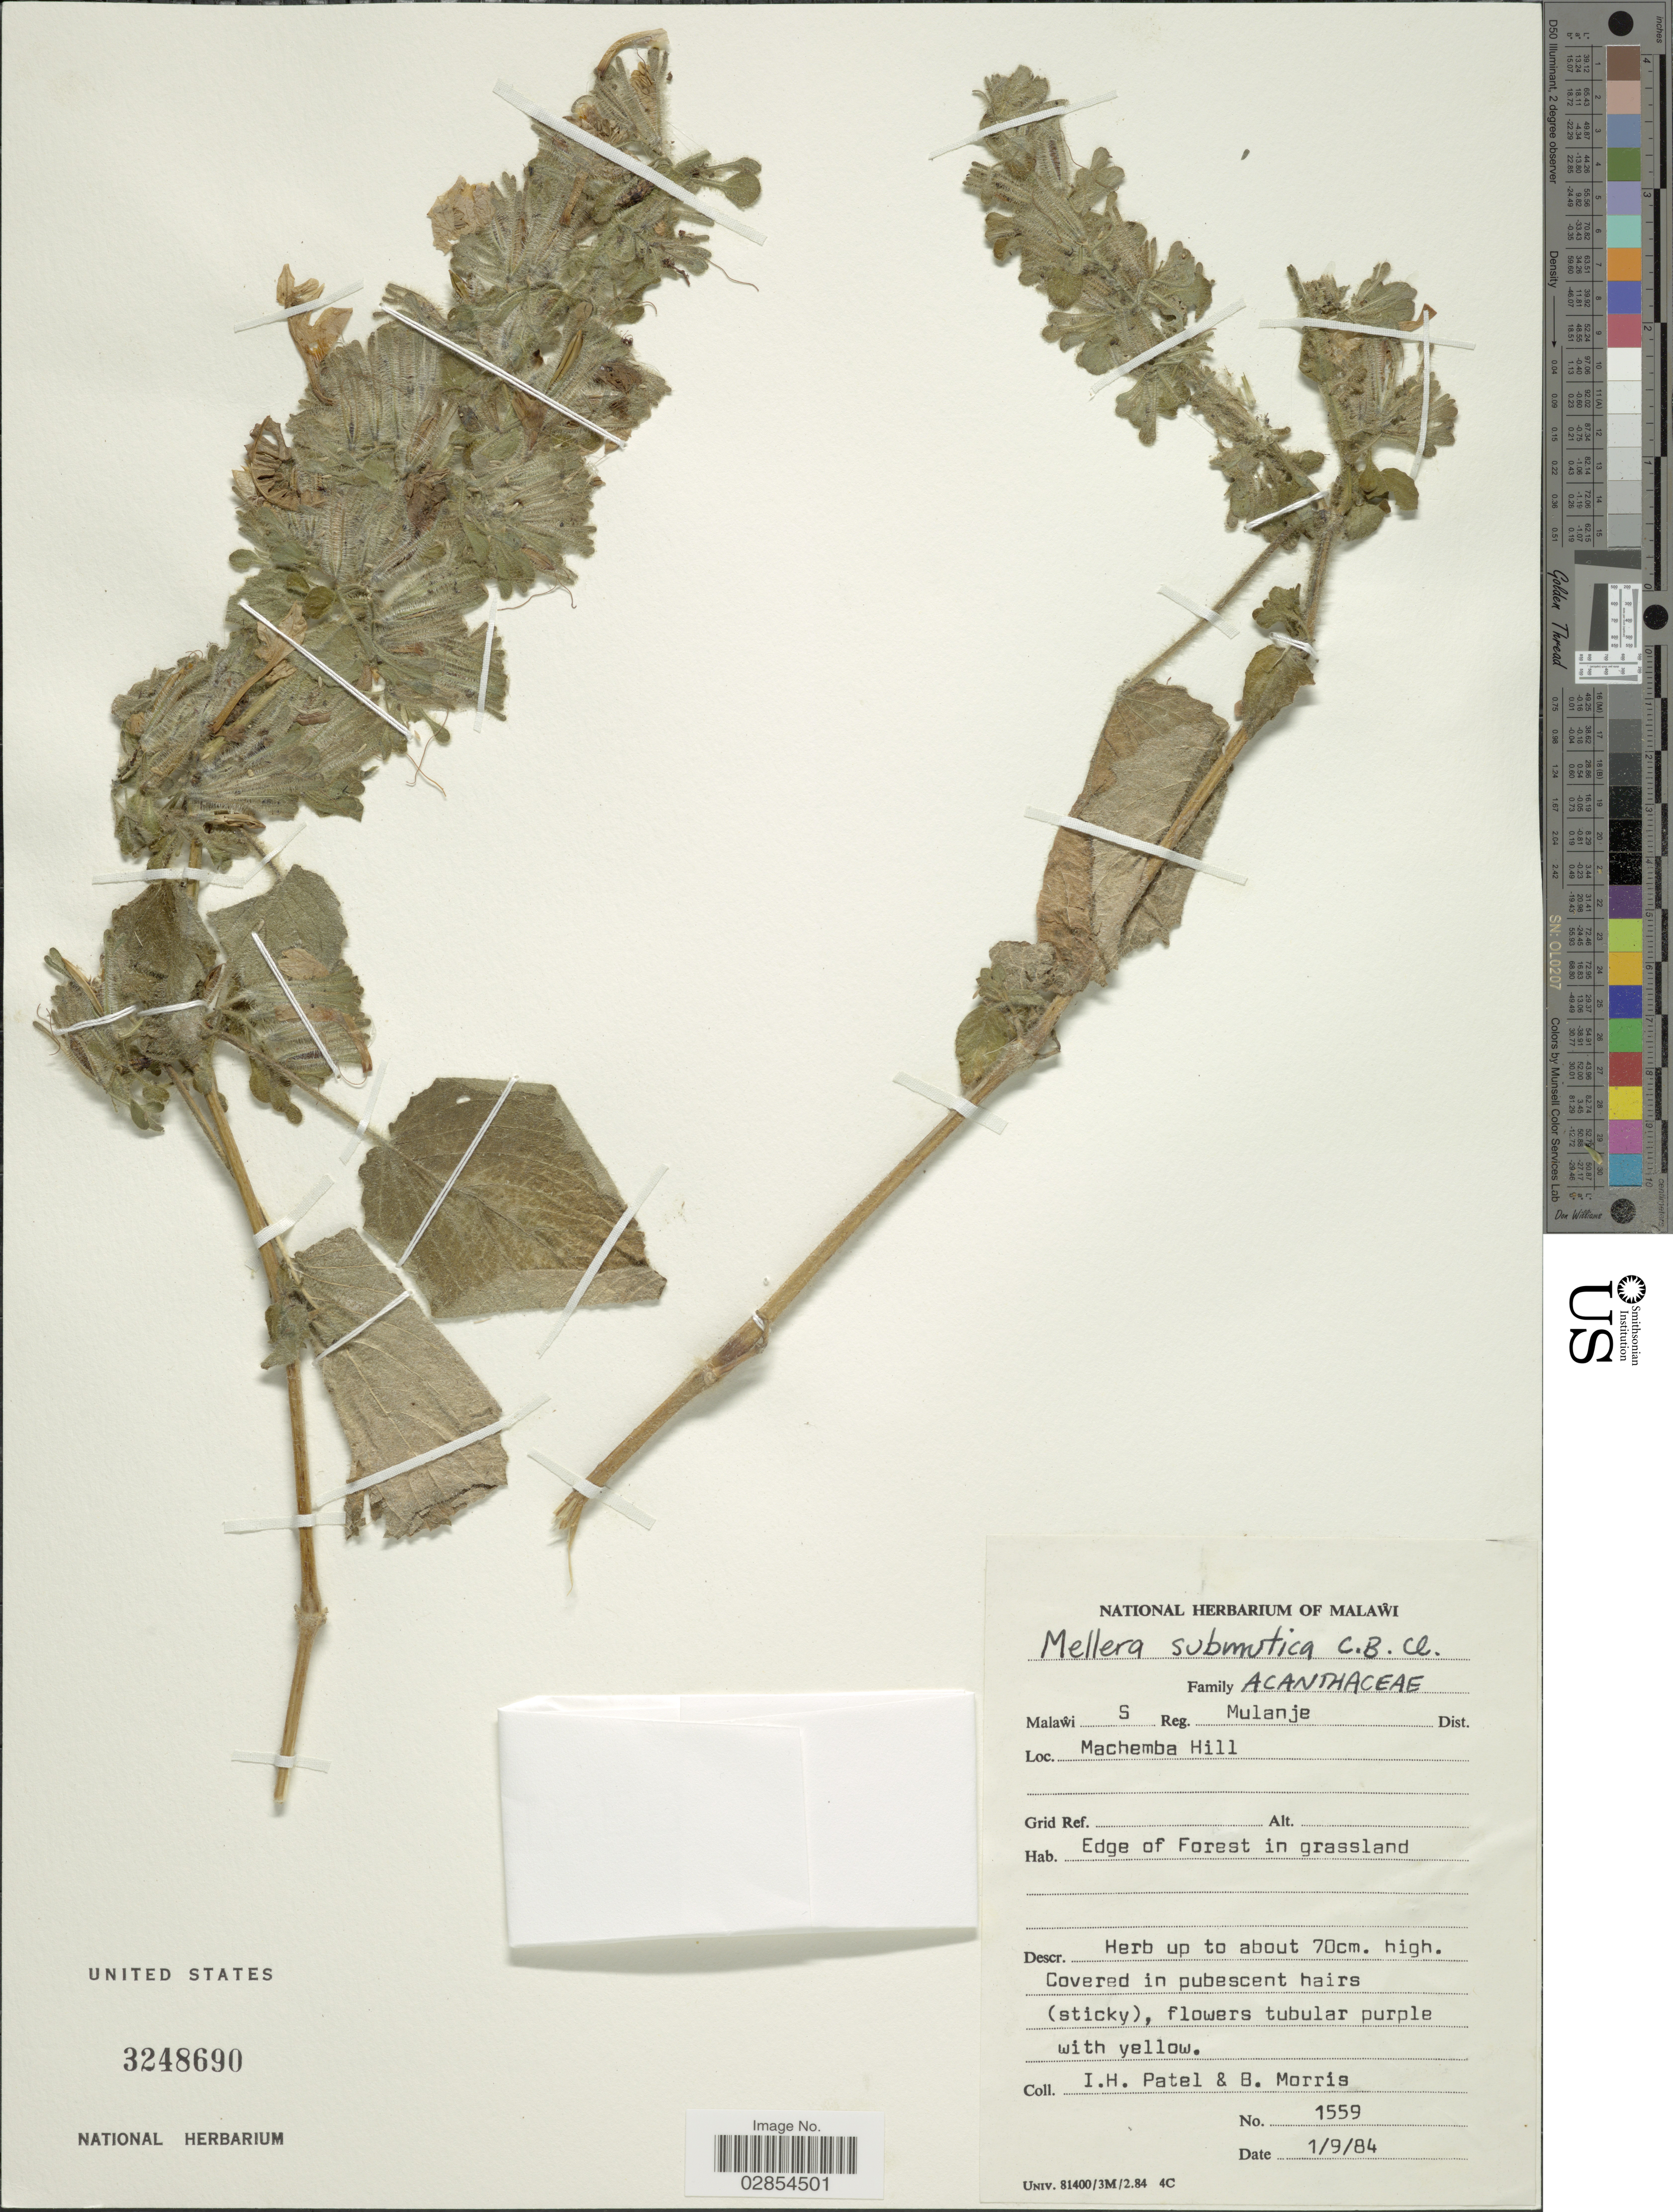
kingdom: Plantae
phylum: Tracheophyta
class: Magnoliopsida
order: Lamiales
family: Acanthaceae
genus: Mellera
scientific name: Mellera submutica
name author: C.B. Clarke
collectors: I. Patel & B. Morris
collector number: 1559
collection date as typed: Transcribed d/m/y: 1/9/84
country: Malawi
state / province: Southern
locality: S Reg. Mulanje Dist. Machemba Hill.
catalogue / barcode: US 3248690